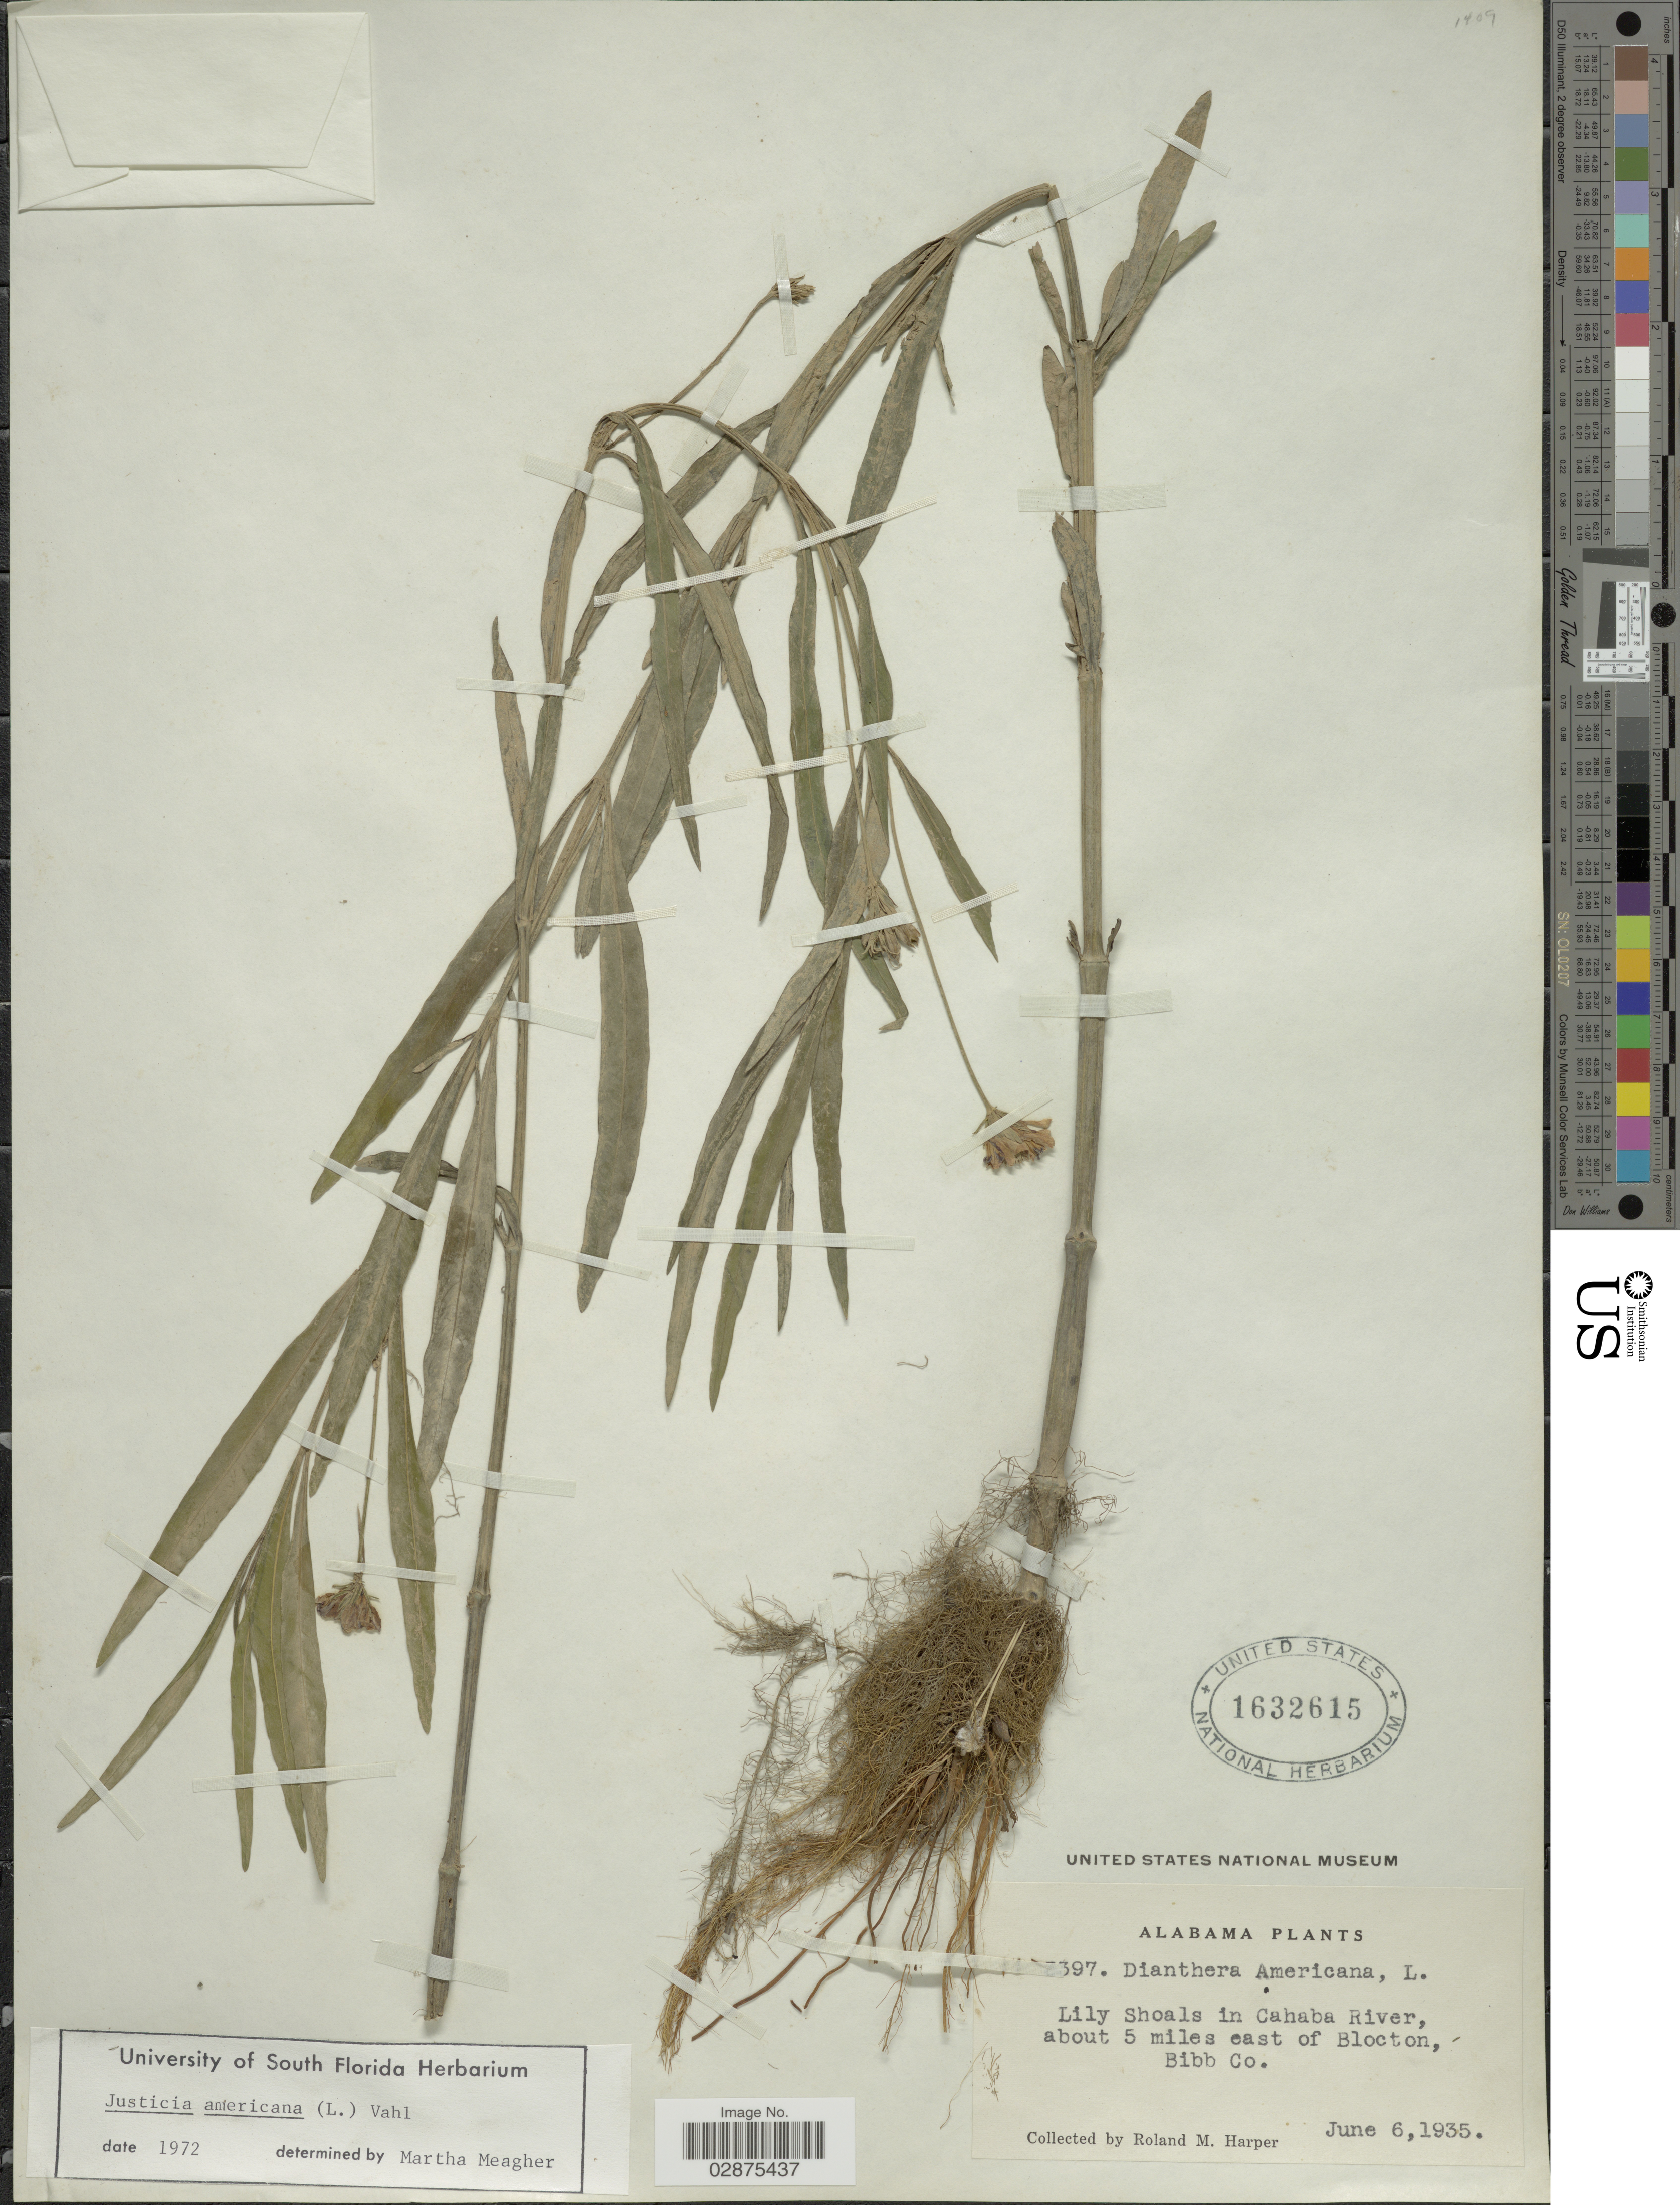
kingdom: Plantae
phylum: Tracheophyta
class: Magnoliopsida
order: Lamiales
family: Acanthaceae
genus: Justicia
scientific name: Justicia americana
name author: (L.) Vahl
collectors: R. M. Harper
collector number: !97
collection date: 1935-06-06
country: United States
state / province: Alabama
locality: Lily Shoals in Cahaba River, about 5 miles east of Blocton, Bibb Co.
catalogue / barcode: US 1632615